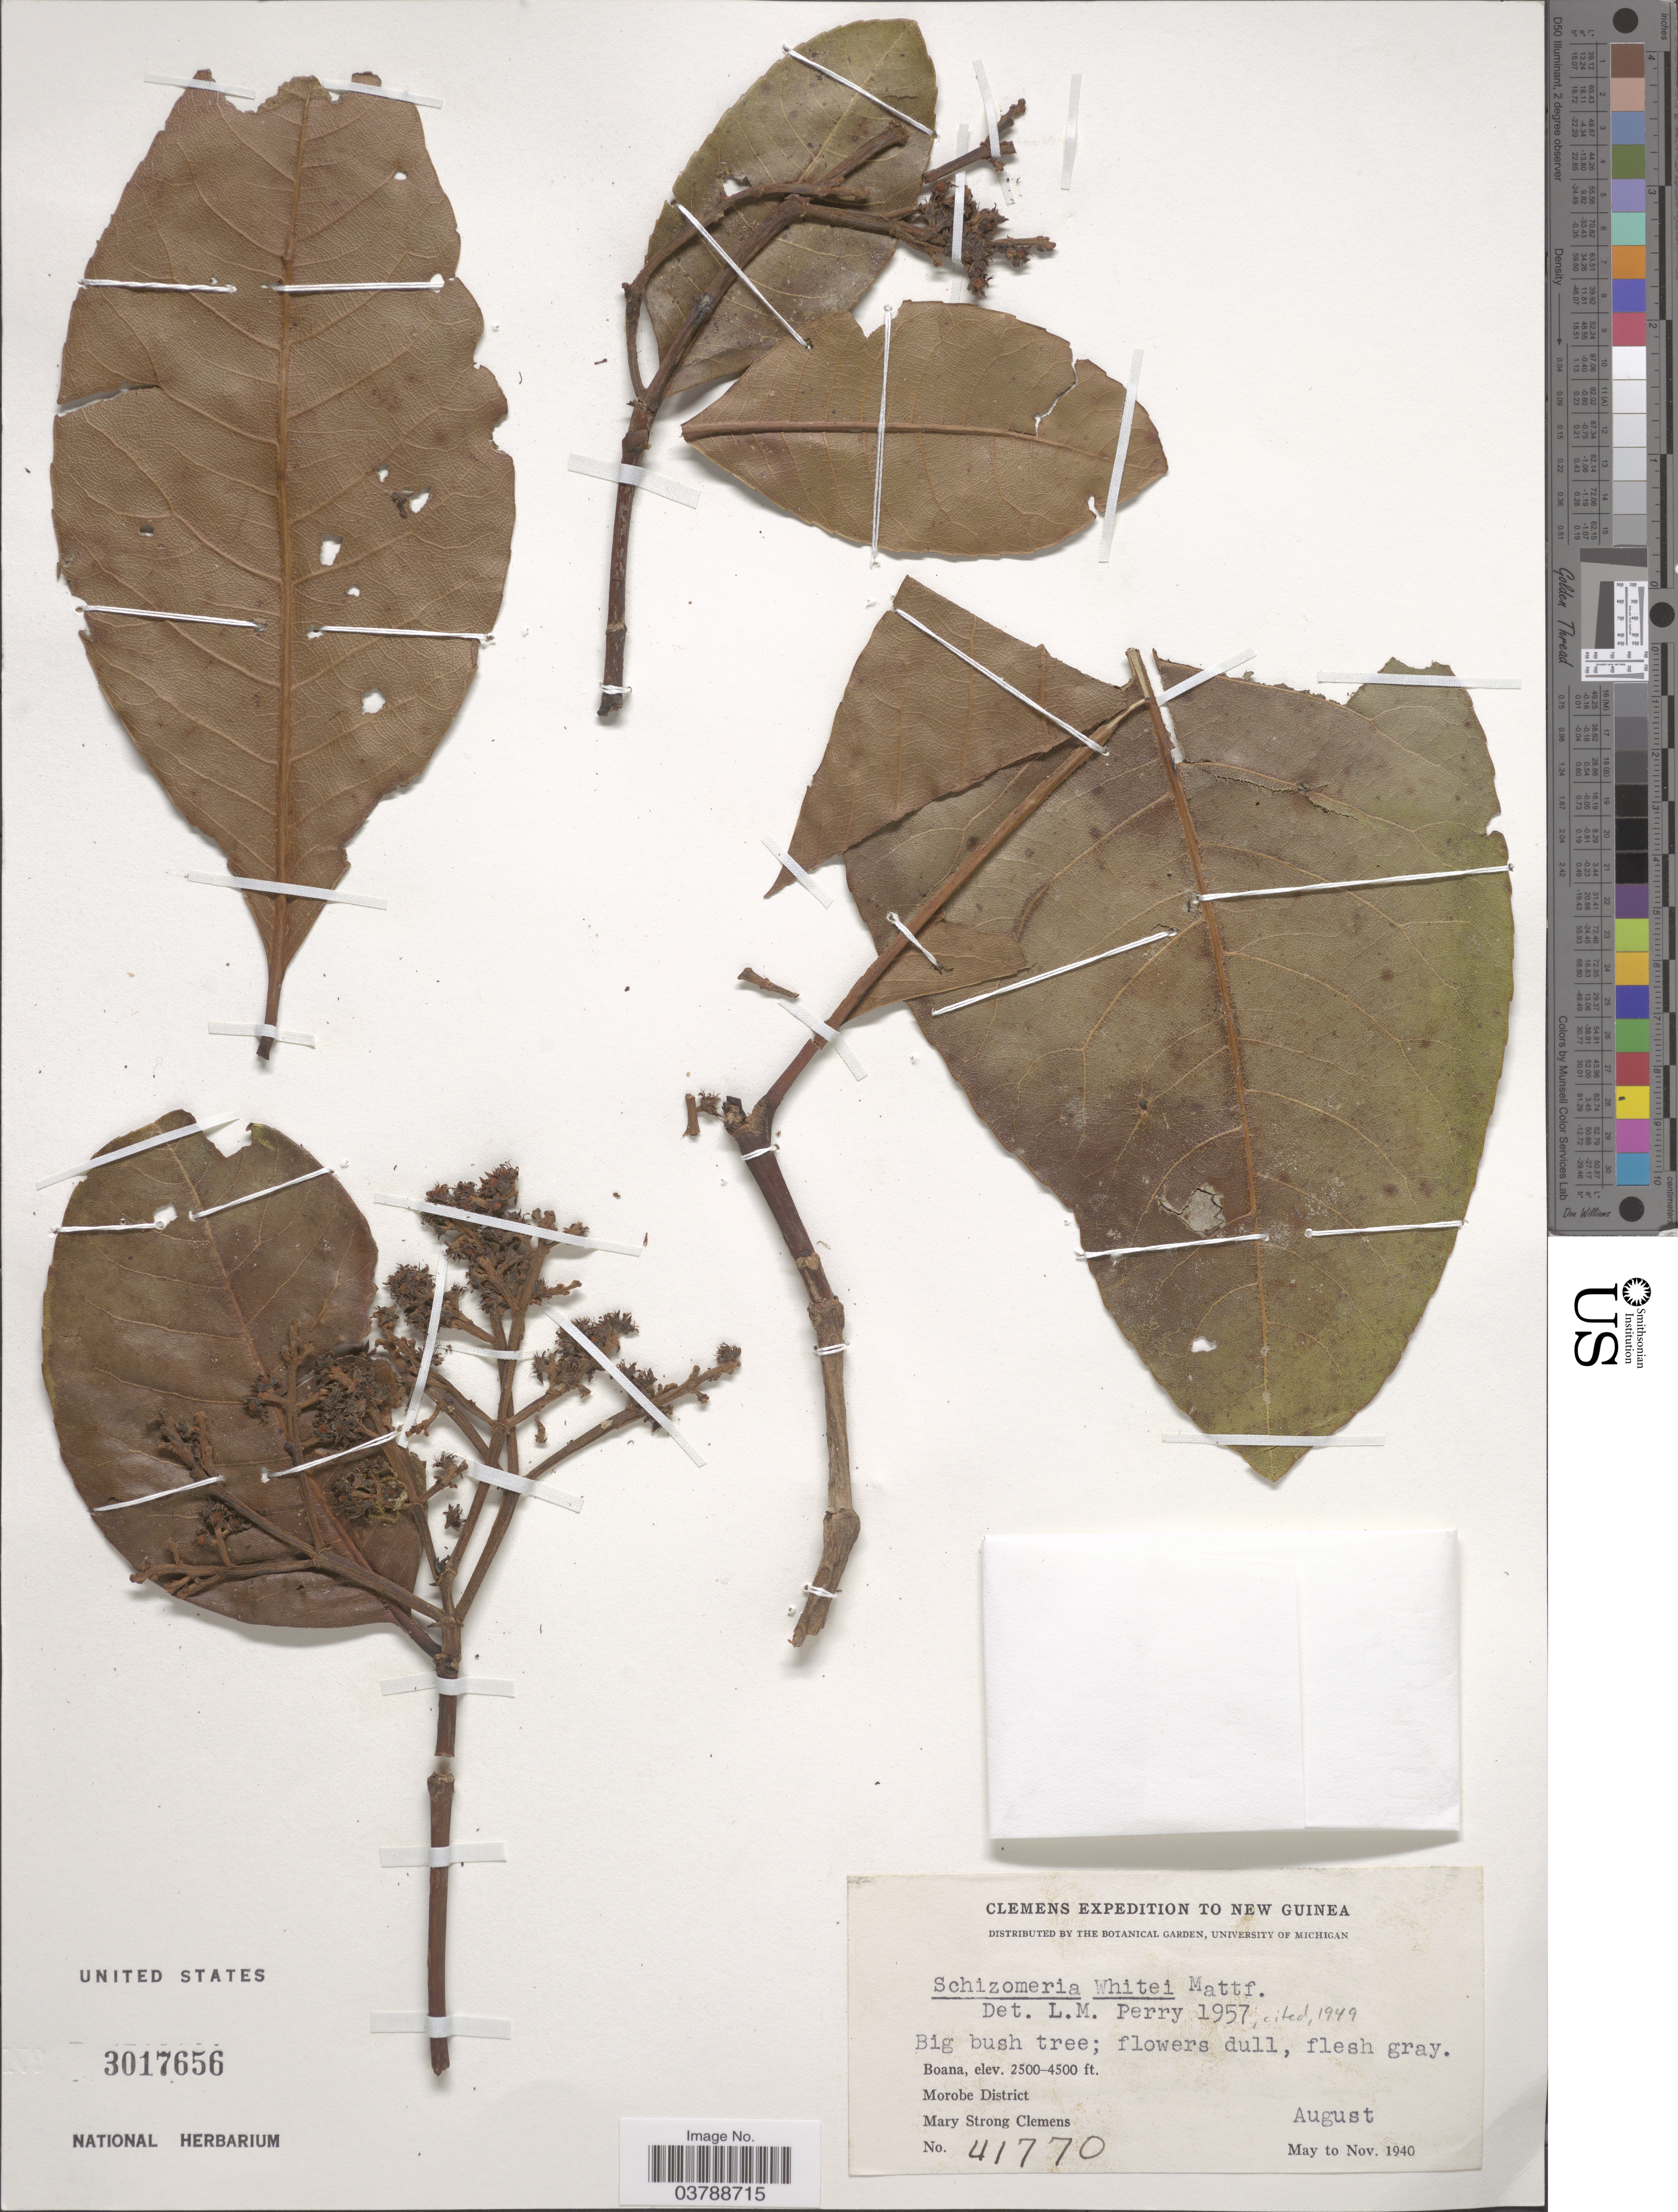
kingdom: Plantae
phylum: Tracheophyta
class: Magnoliopsida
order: Oxalidales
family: Cunoniaceae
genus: Schizomeria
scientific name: Schizomeria whitei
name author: Mattf.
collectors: M. S. Clemens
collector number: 41770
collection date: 1940-08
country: Papua New Guinea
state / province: Morobe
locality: New Guinea. Boana, Morobe District.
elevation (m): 762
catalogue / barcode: US 3017656